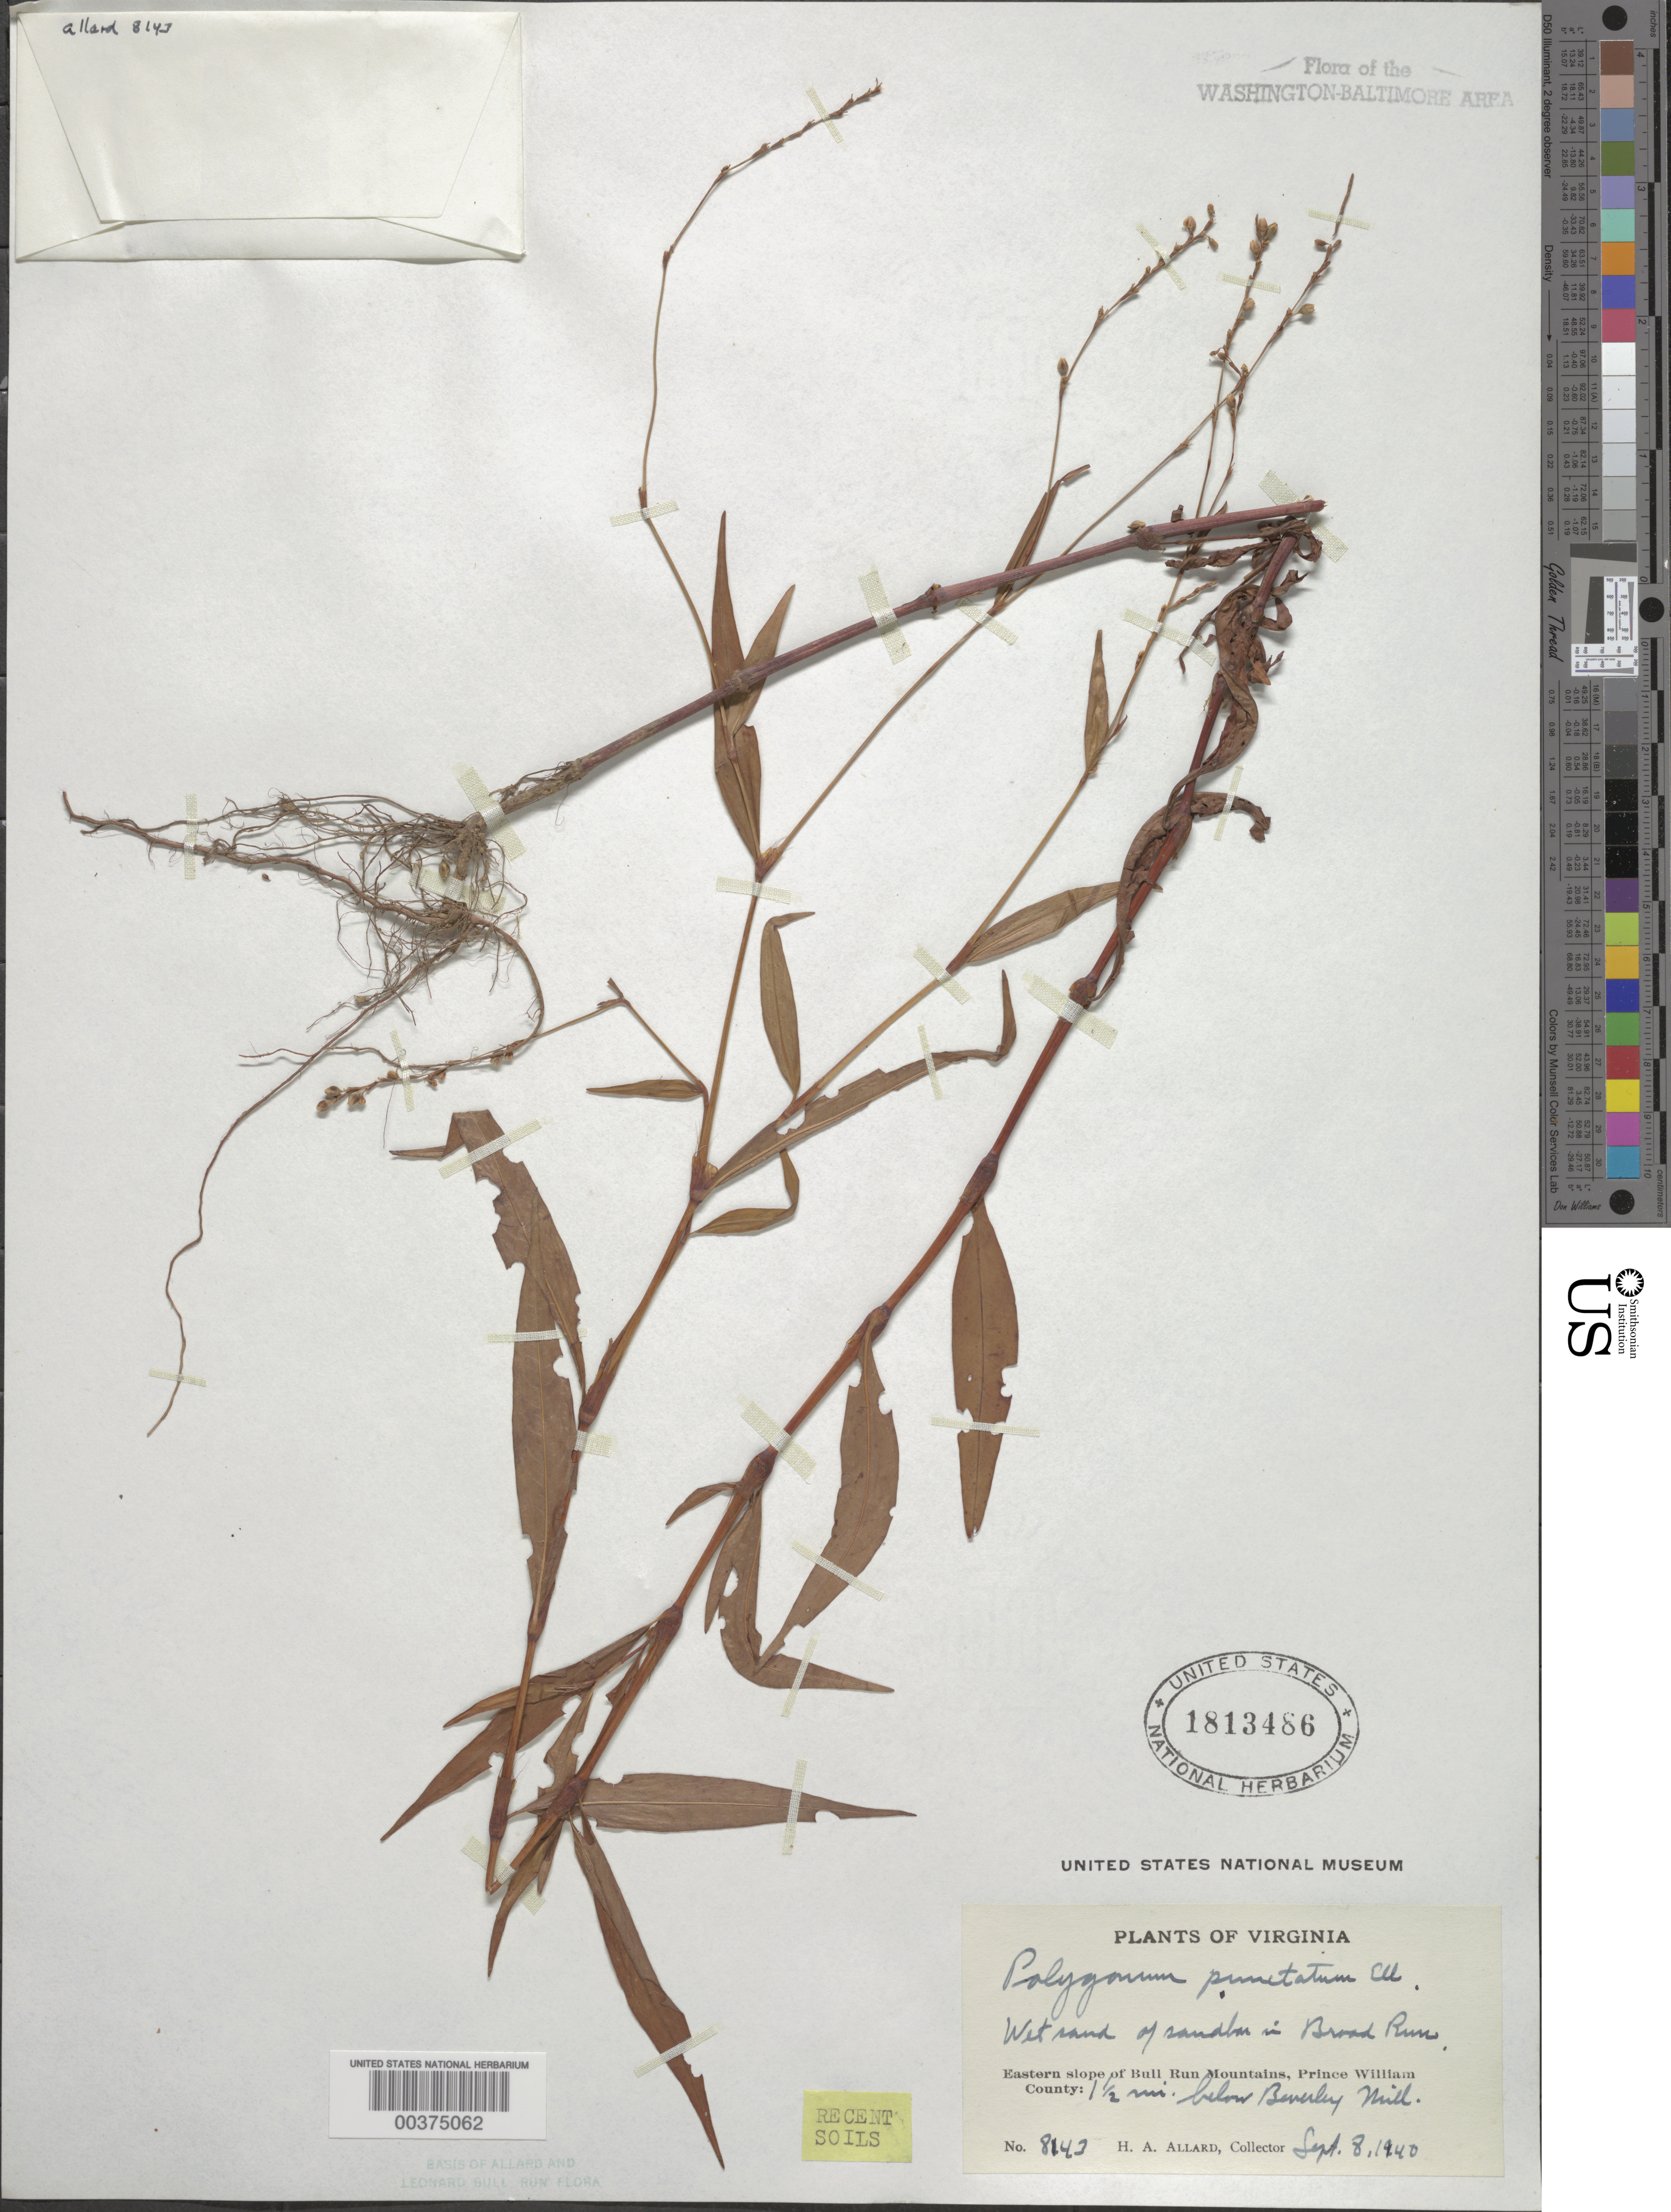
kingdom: Plantae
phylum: Tracheophyta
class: Magnoliopsida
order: Caryophyllales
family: Polygonaceae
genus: Persicaria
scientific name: Persicaria punctata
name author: (Elliott) Small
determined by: Atha, D. E.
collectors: H. A. Allard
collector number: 8143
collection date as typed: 08 Sep 1940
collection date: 1940-09-08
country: United States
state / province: Virginia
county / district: Prince William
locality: Broad Run below Beverley Mill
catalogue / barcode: US 1813486